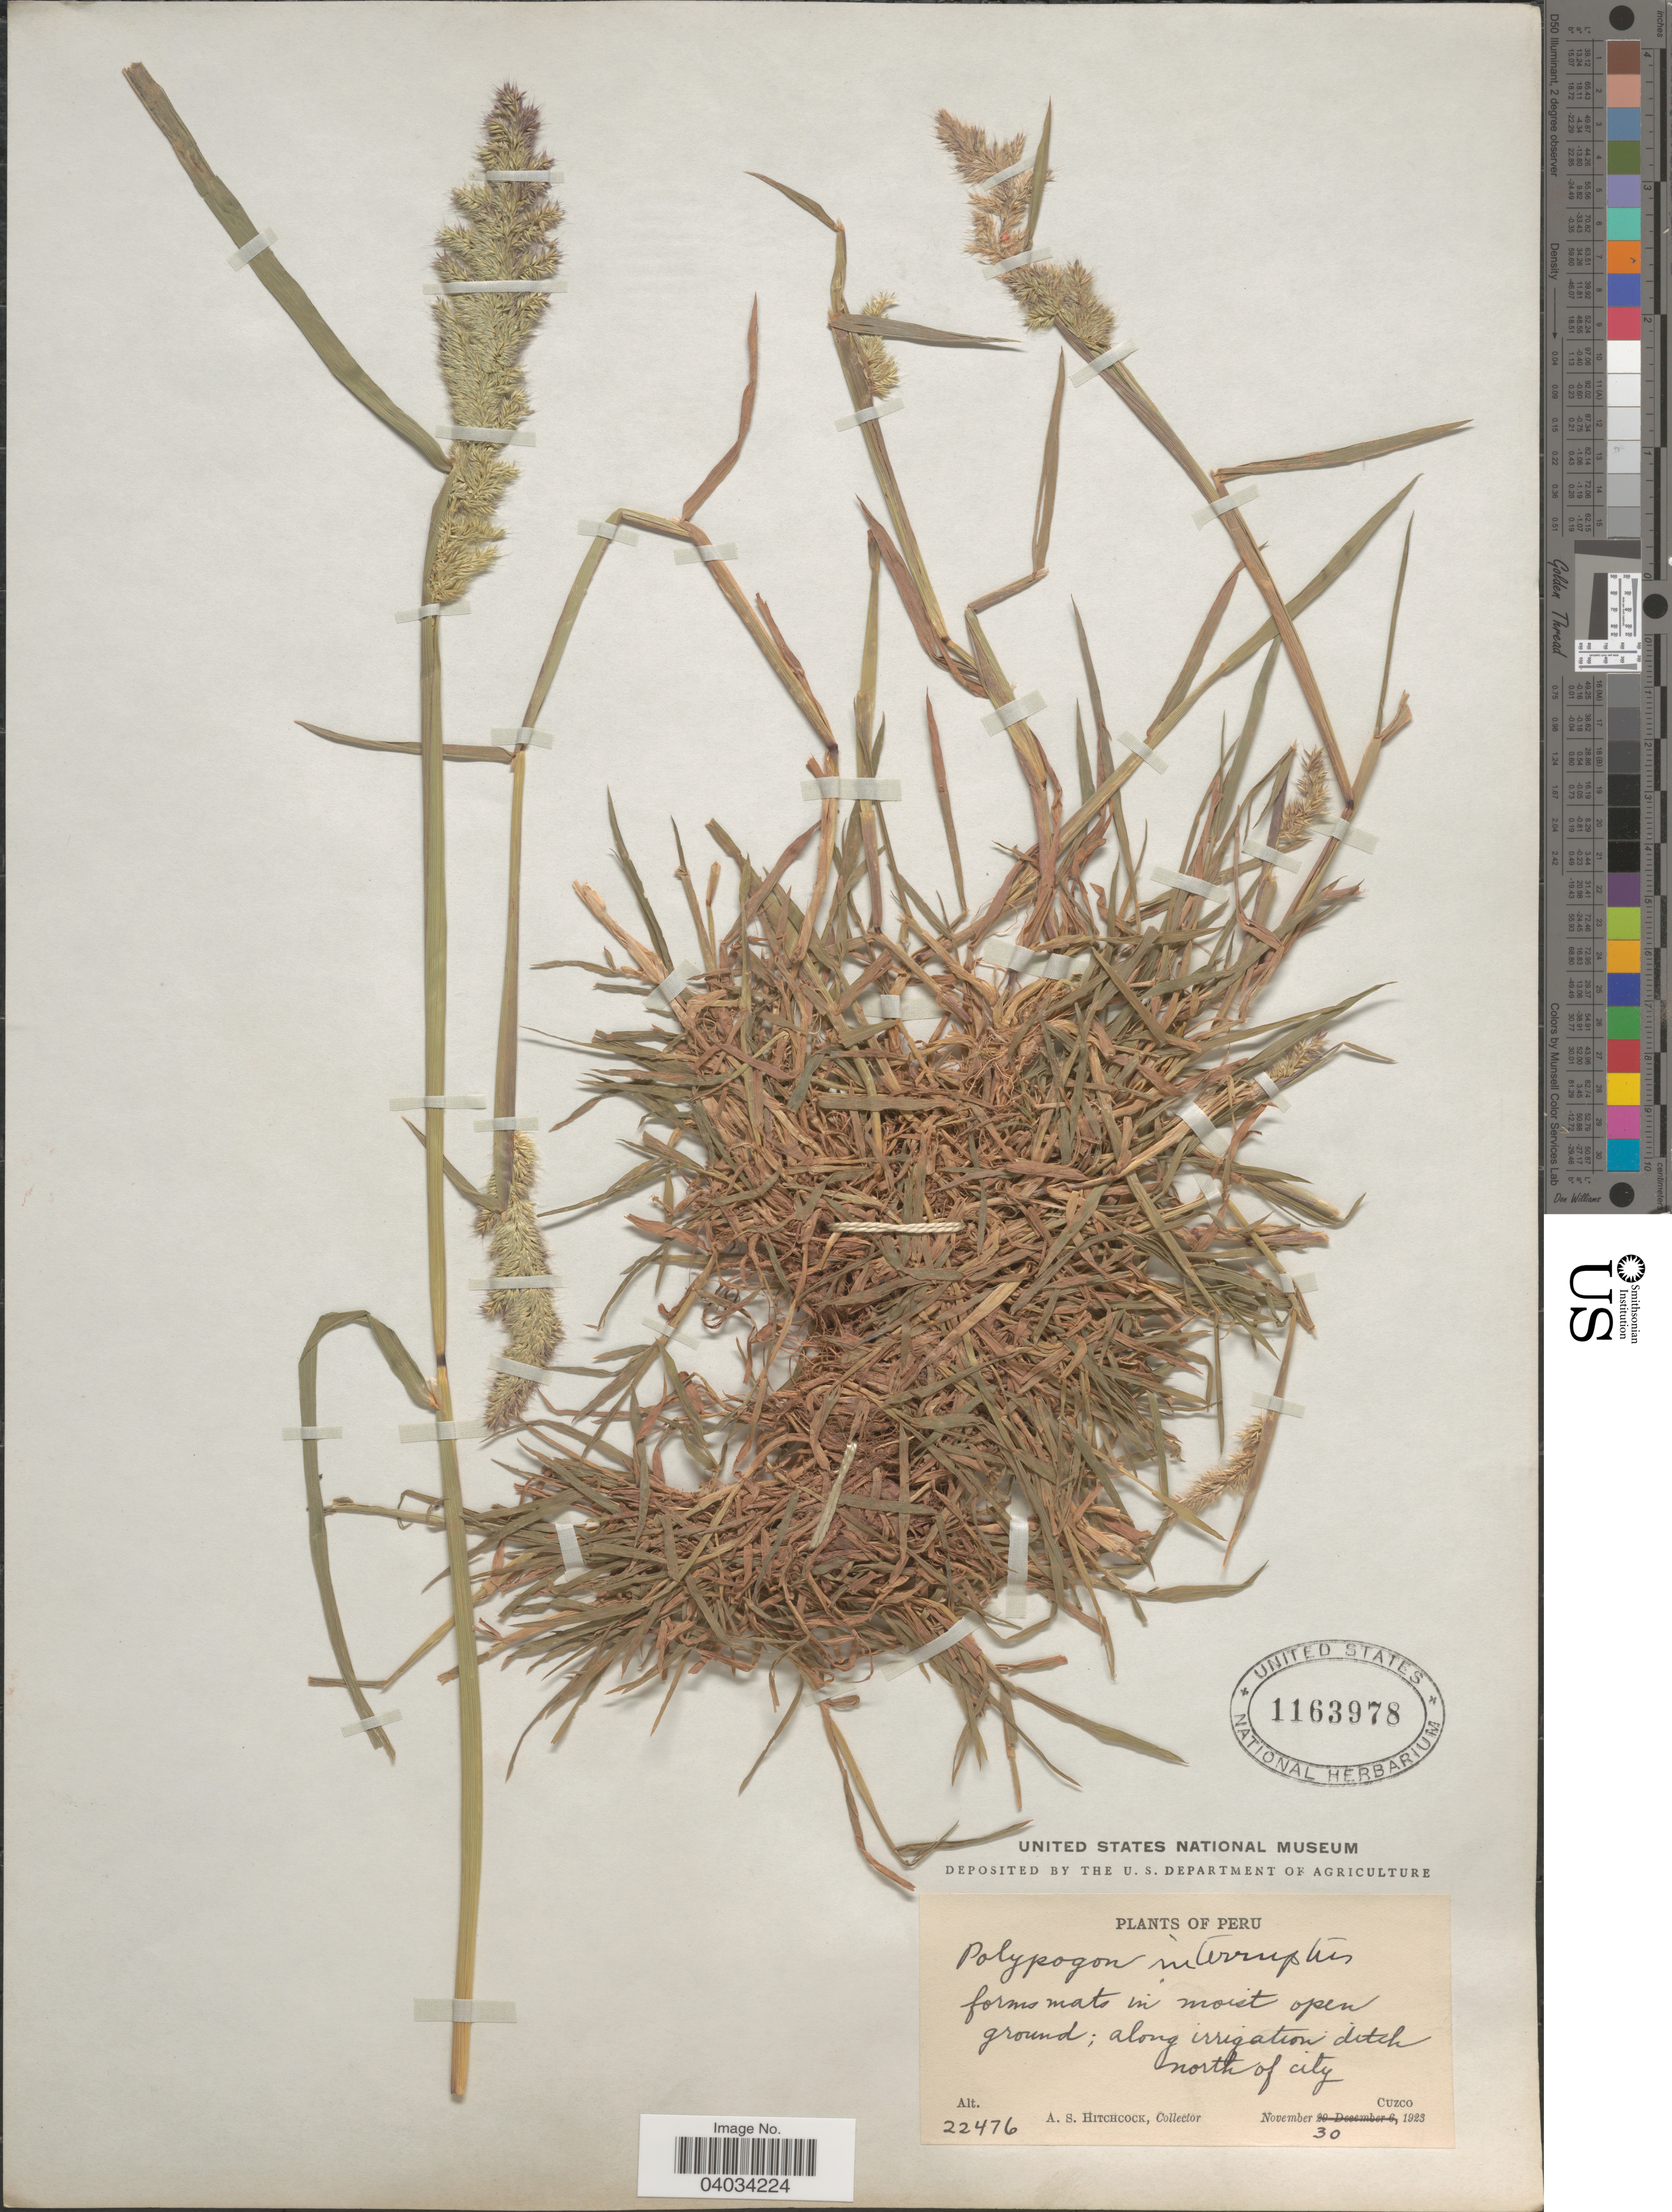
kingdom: Plantae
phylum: Tracheophyta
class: Liliopsida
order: Poales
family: Poaceae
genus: Polypogon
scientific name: Polypogon interruptus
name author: Kunth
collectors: A. S. Hitchcock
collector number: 22476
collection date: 1923-11-30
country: Peru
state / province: Cusco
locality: North of city. Cuzco.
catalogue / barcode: US 1163978